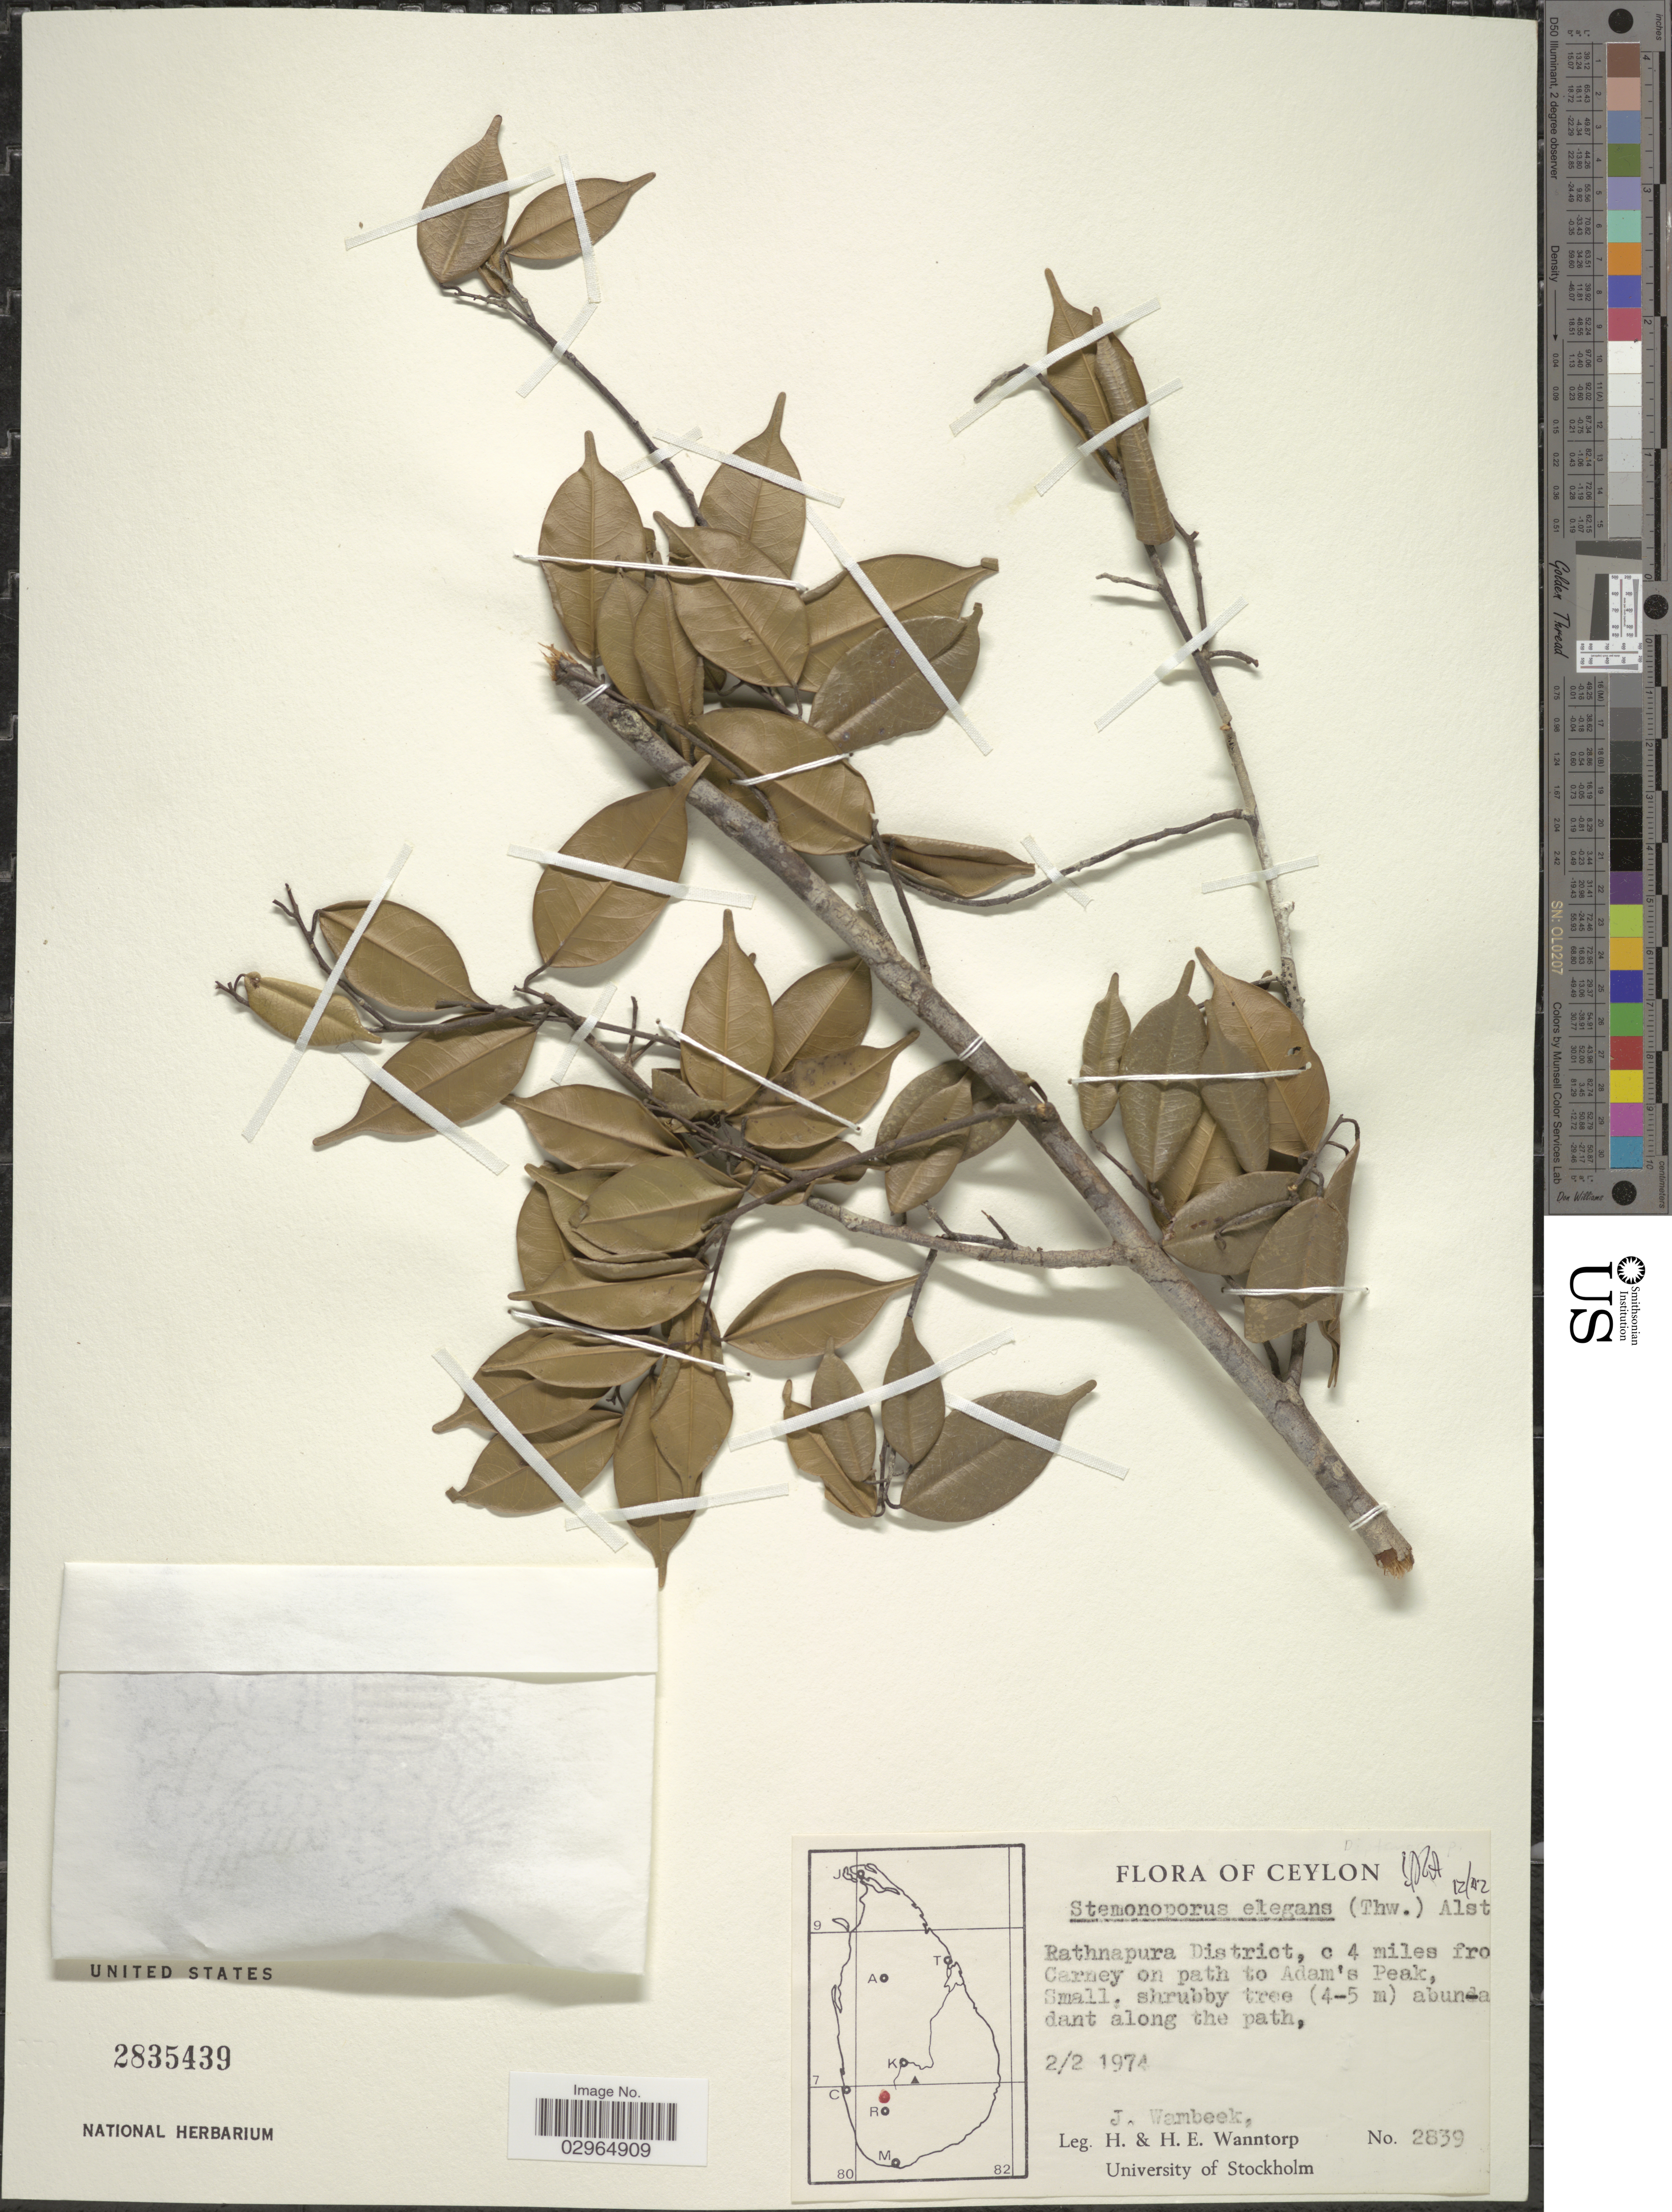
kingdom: Plantae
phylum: Tracheophyta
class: Magnoliopsida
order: Malvales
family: Dipterocarpaceae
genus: Stemonoporus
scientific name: Stemonoporus elegans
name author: (Thwaites) Alston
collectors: J. Wambeek, H. Wanntorp & H. Wanntorp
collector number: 2839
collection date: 1974-02-02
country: Sri Lanka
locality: Ceylon. Rathnapura District, c 4 miles from Garney on path to Adam's Peak.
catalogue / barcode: US 2835439